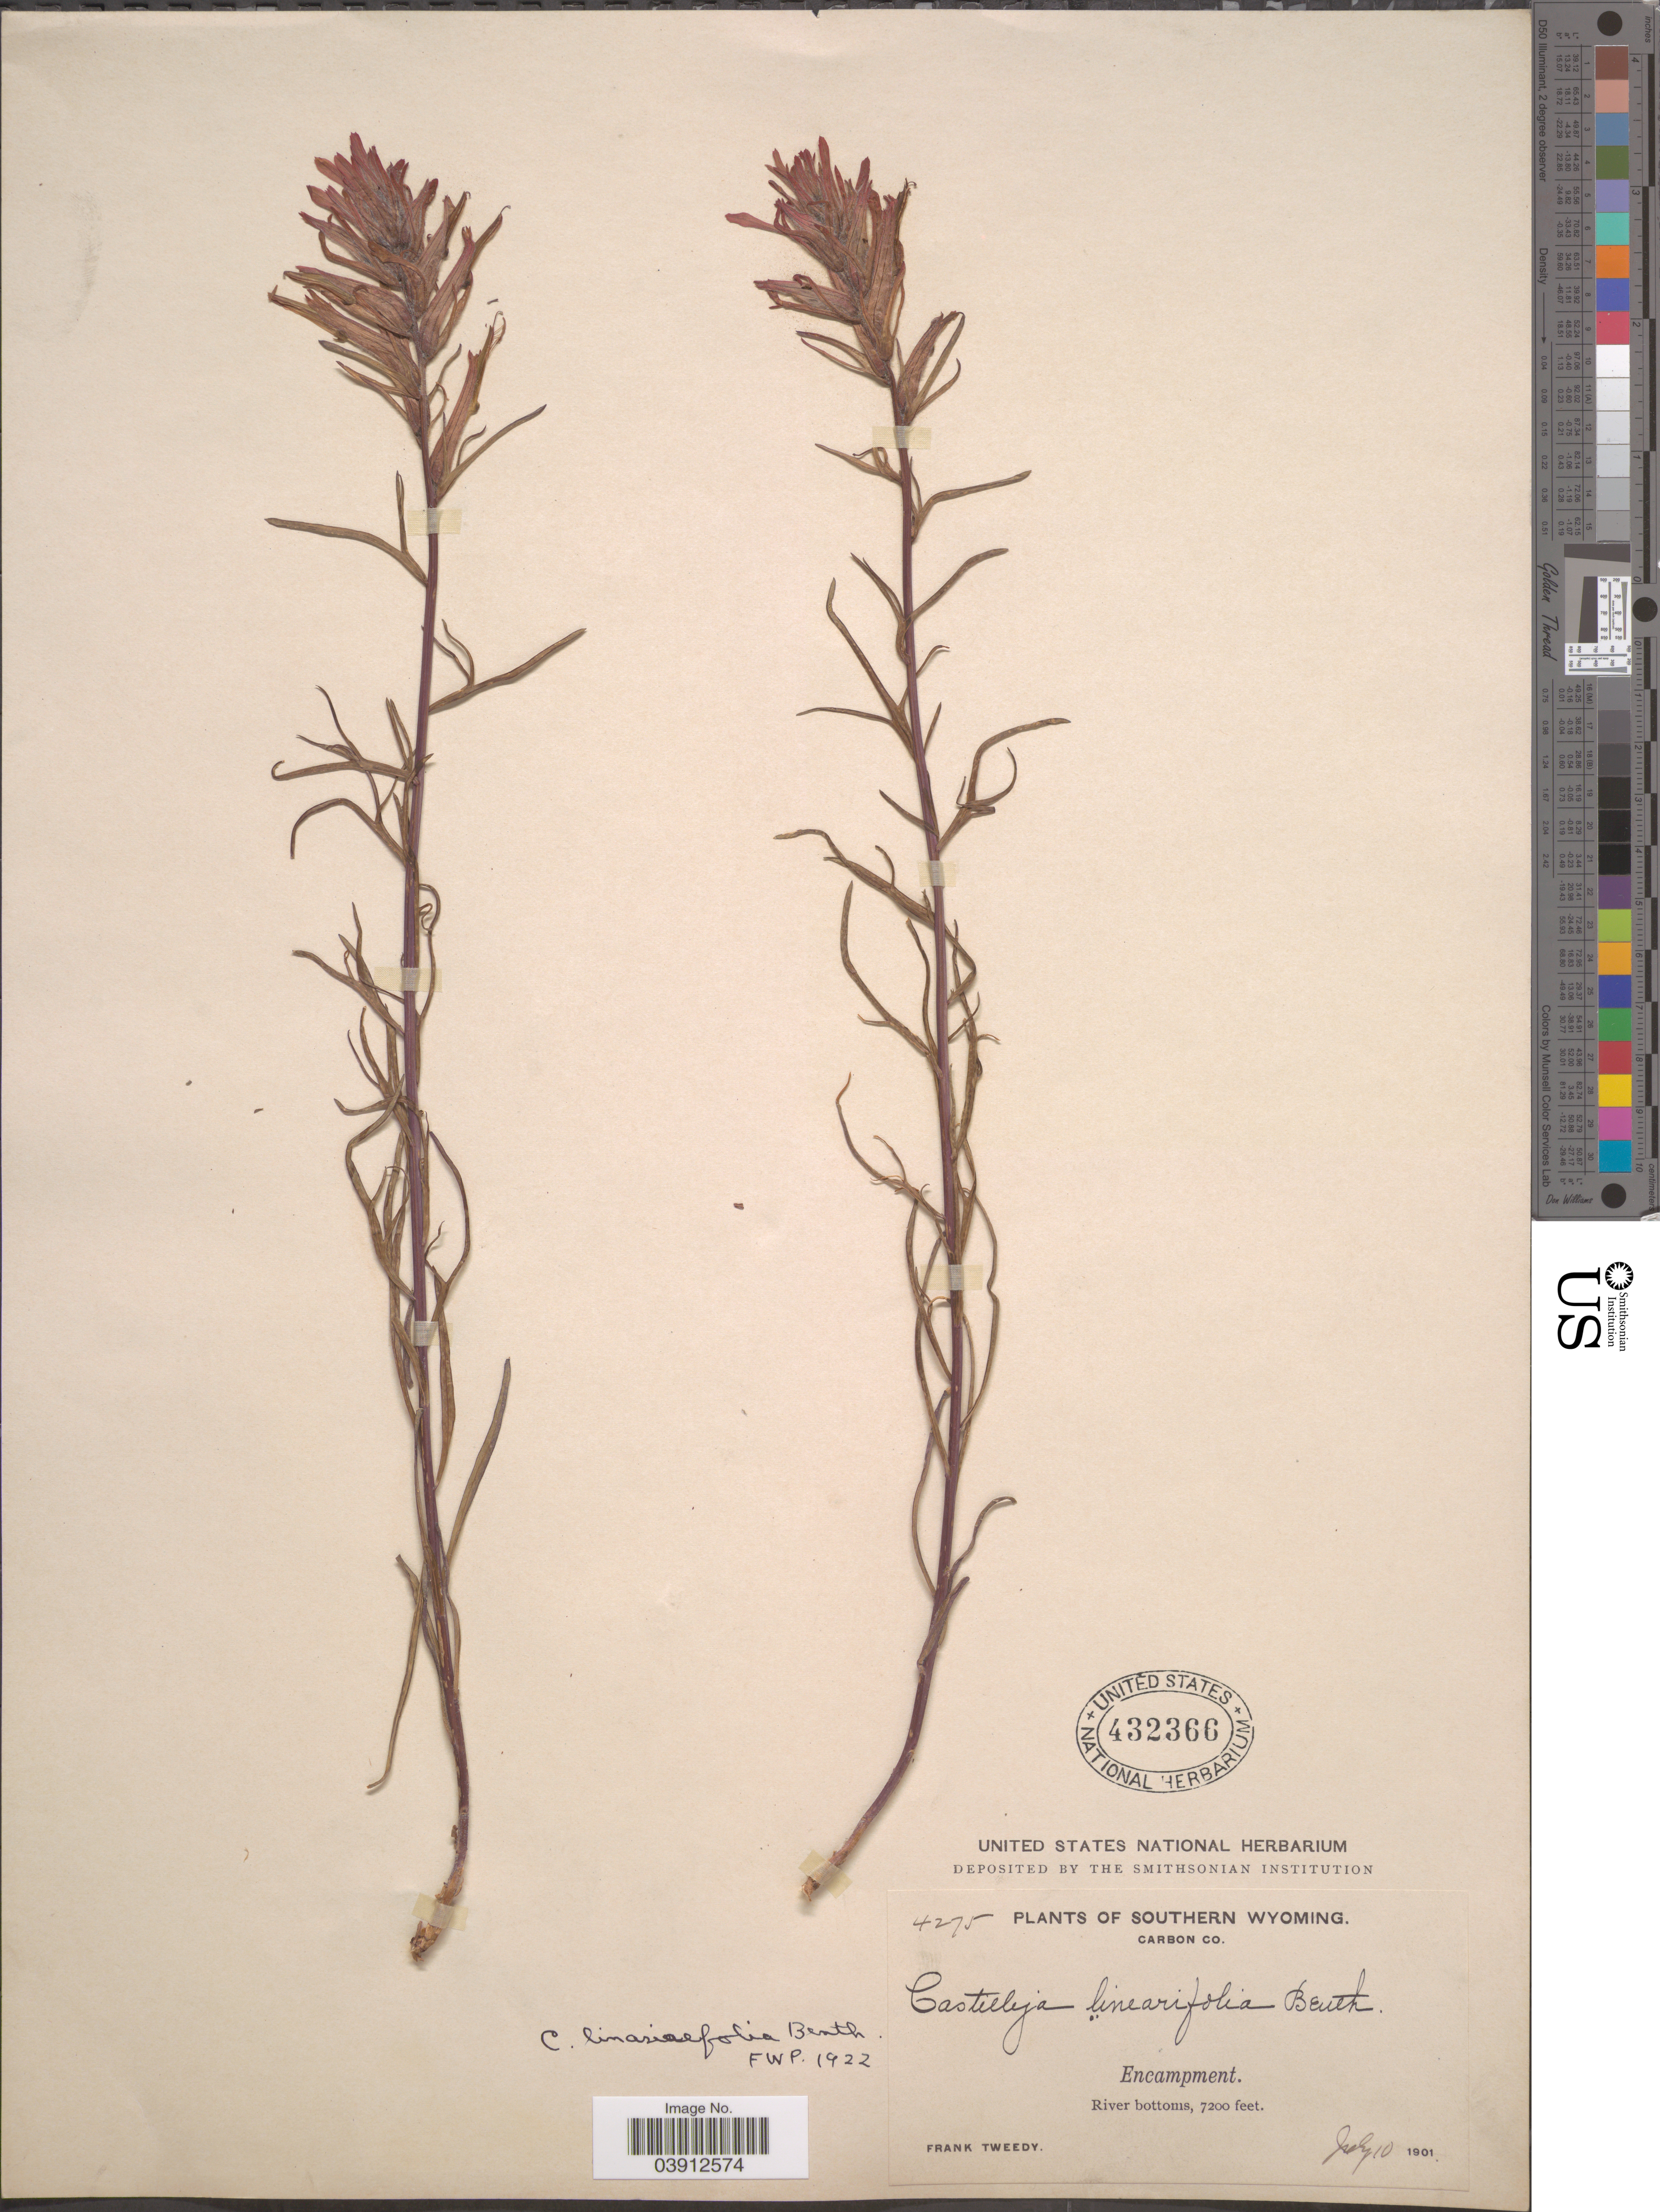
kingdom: Plantae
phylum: Tracheophyta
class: Magnoliopsida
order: Lamiales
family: Orobanchaceae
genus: Castilleja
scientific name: Castilleja linariifolia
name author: Benth.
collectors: F. Tweedy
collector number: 4275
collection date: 1901-07-10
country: United States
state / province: Wyoming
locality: Southern Wyoming. Carbon Co. Encampment. River bottoms.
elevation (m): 2195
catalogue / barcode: US 432366